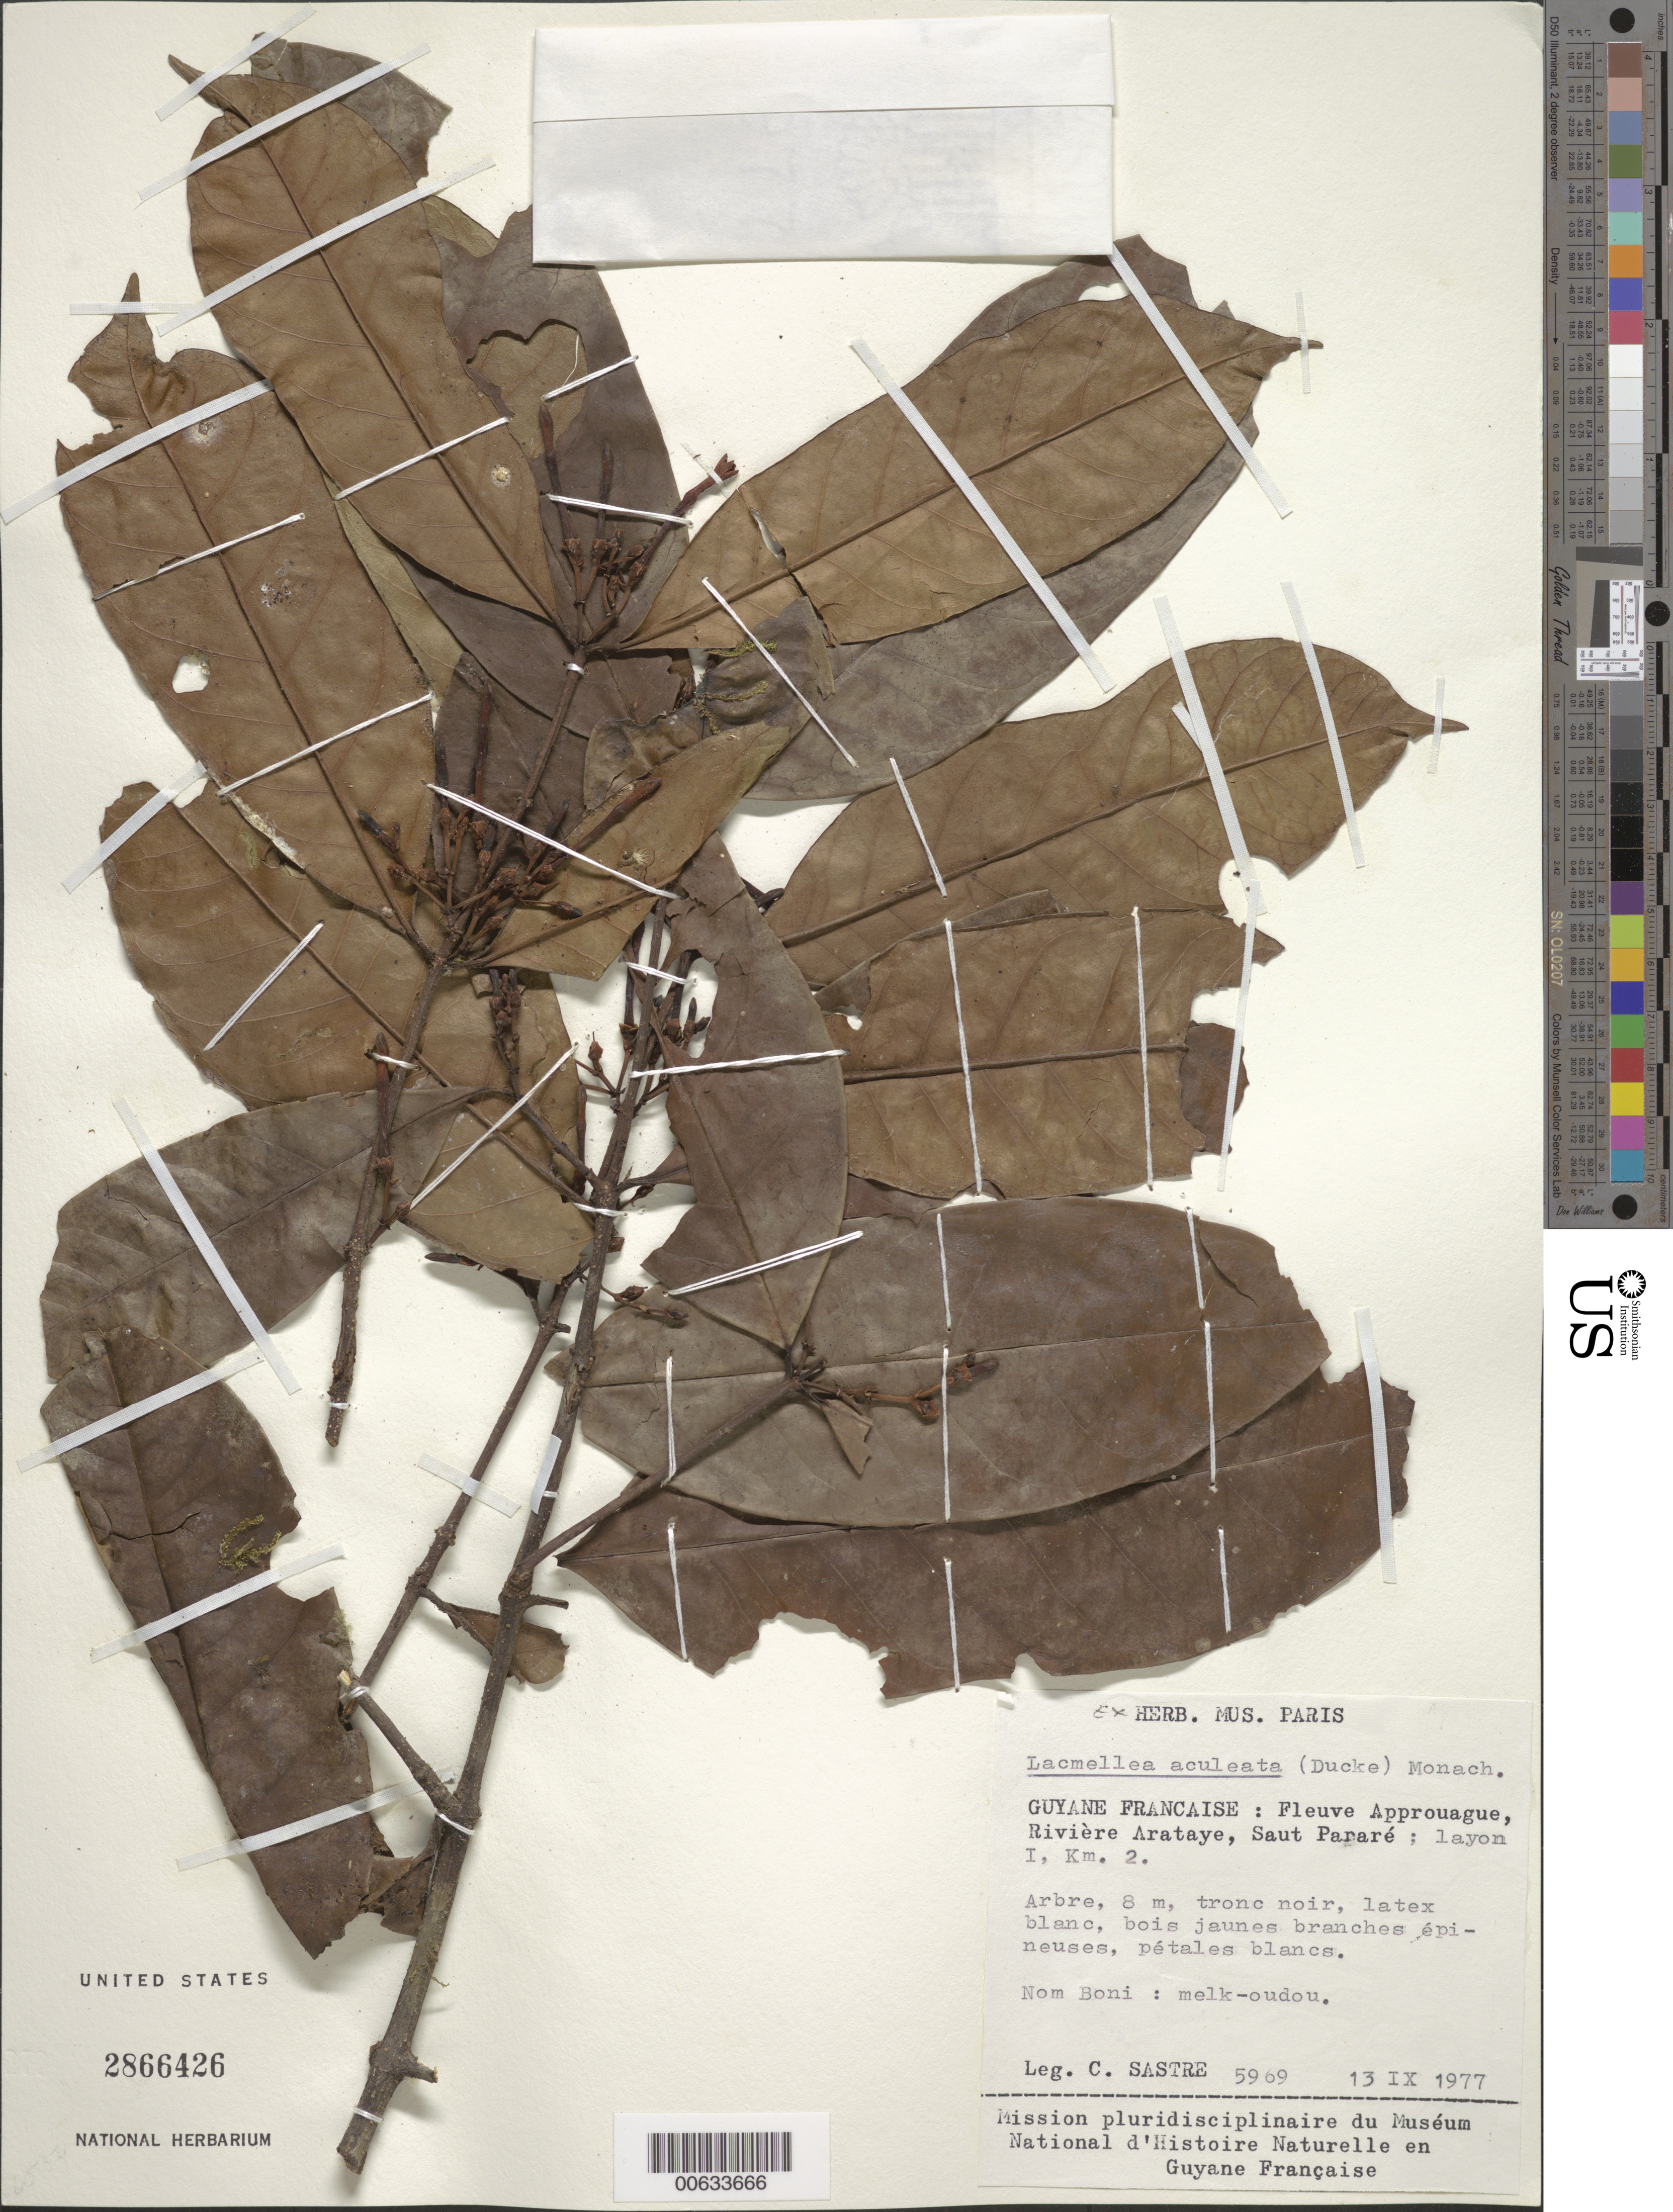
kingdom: Plantae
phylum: Tracheophyta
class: Magnoliopsida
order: Gentianales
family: Apocynaceae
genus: Lacmellea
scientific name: Lacmellea aculeata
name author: (Ducke) Monach.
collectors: C. H. L. Sastre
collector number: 5969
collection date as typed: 13-Sep-77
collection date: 1977-09-13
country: French Guiana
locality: Saut Pararé, Rivière Arataye, Fleuve Approuague, layon I, km 2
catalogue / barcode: US 2866426